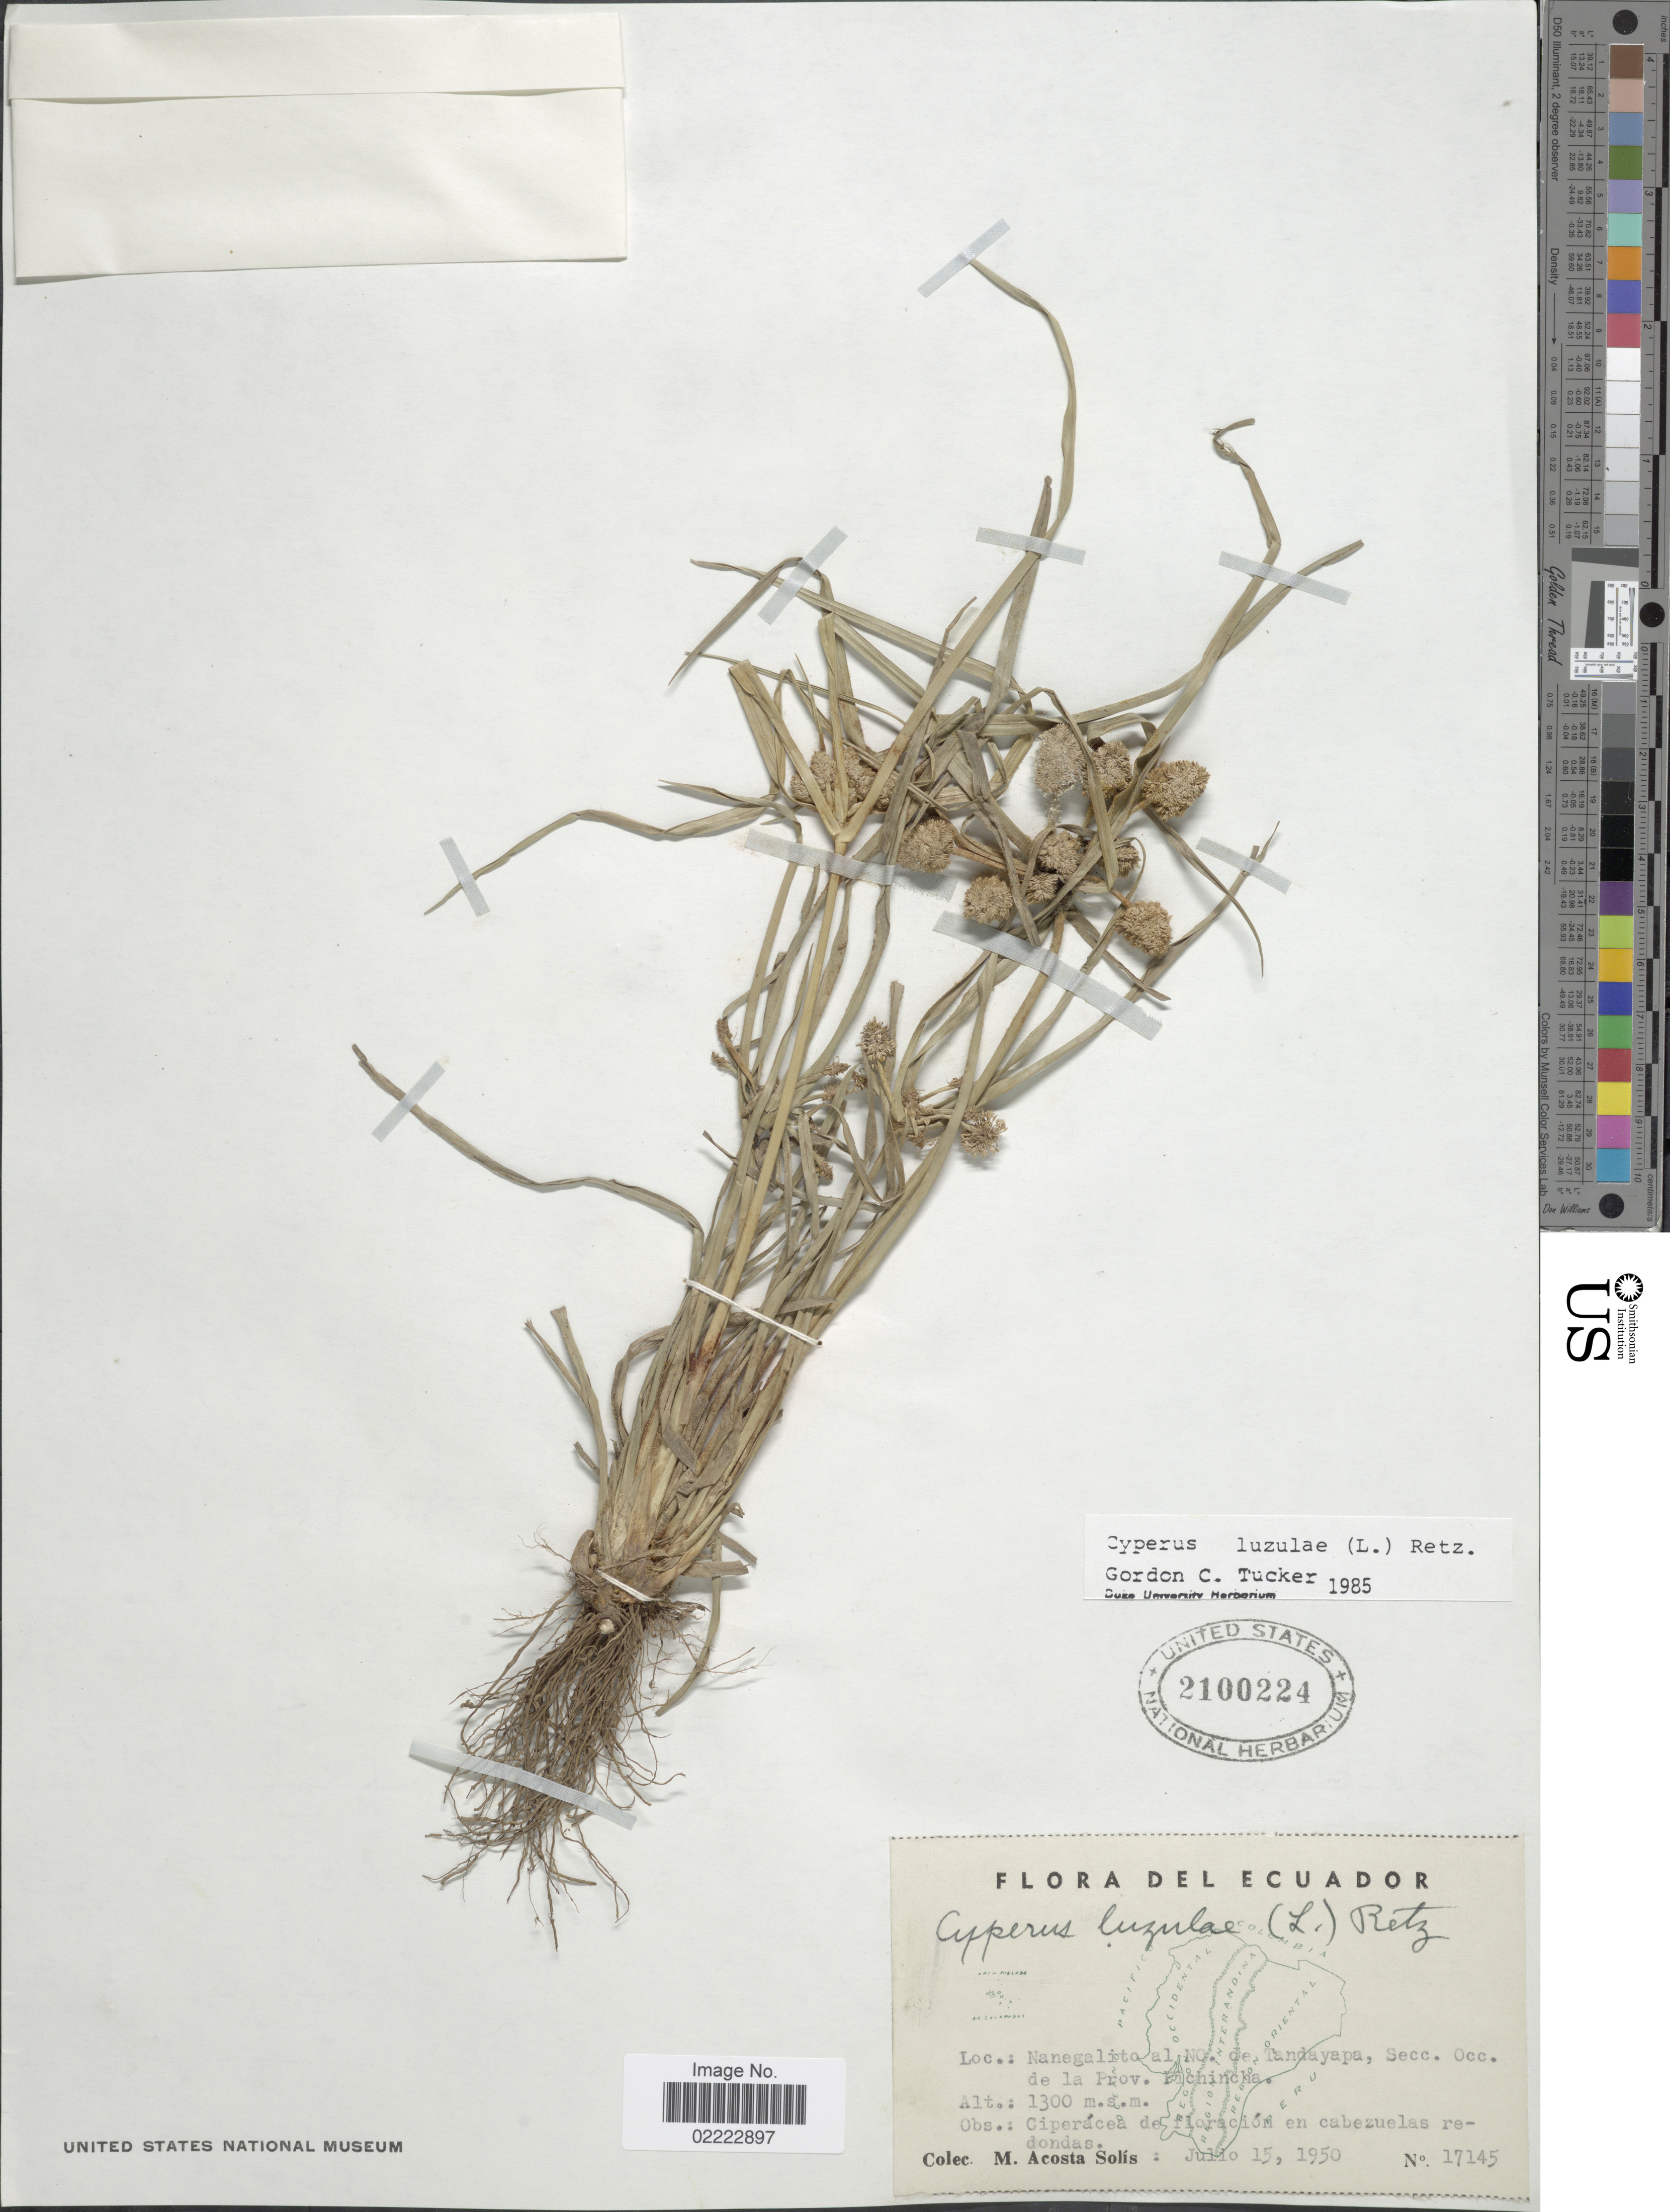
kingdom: Plantae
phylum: Tracheophyta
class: Liliopsida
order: Poales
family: Cyperaceae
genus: Cyperus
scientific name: Cyperus luzulae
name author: (L.) Rottb. ex Retz.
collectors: M. Acosta Solis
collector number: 17145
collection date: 1950-07-15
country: Ecuador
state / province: Pichincha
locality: Nanegalito al NO. de Tandayapa, Secc. Occ. de la Prov, Pichincha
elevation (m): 1300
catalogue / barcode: US 2100224